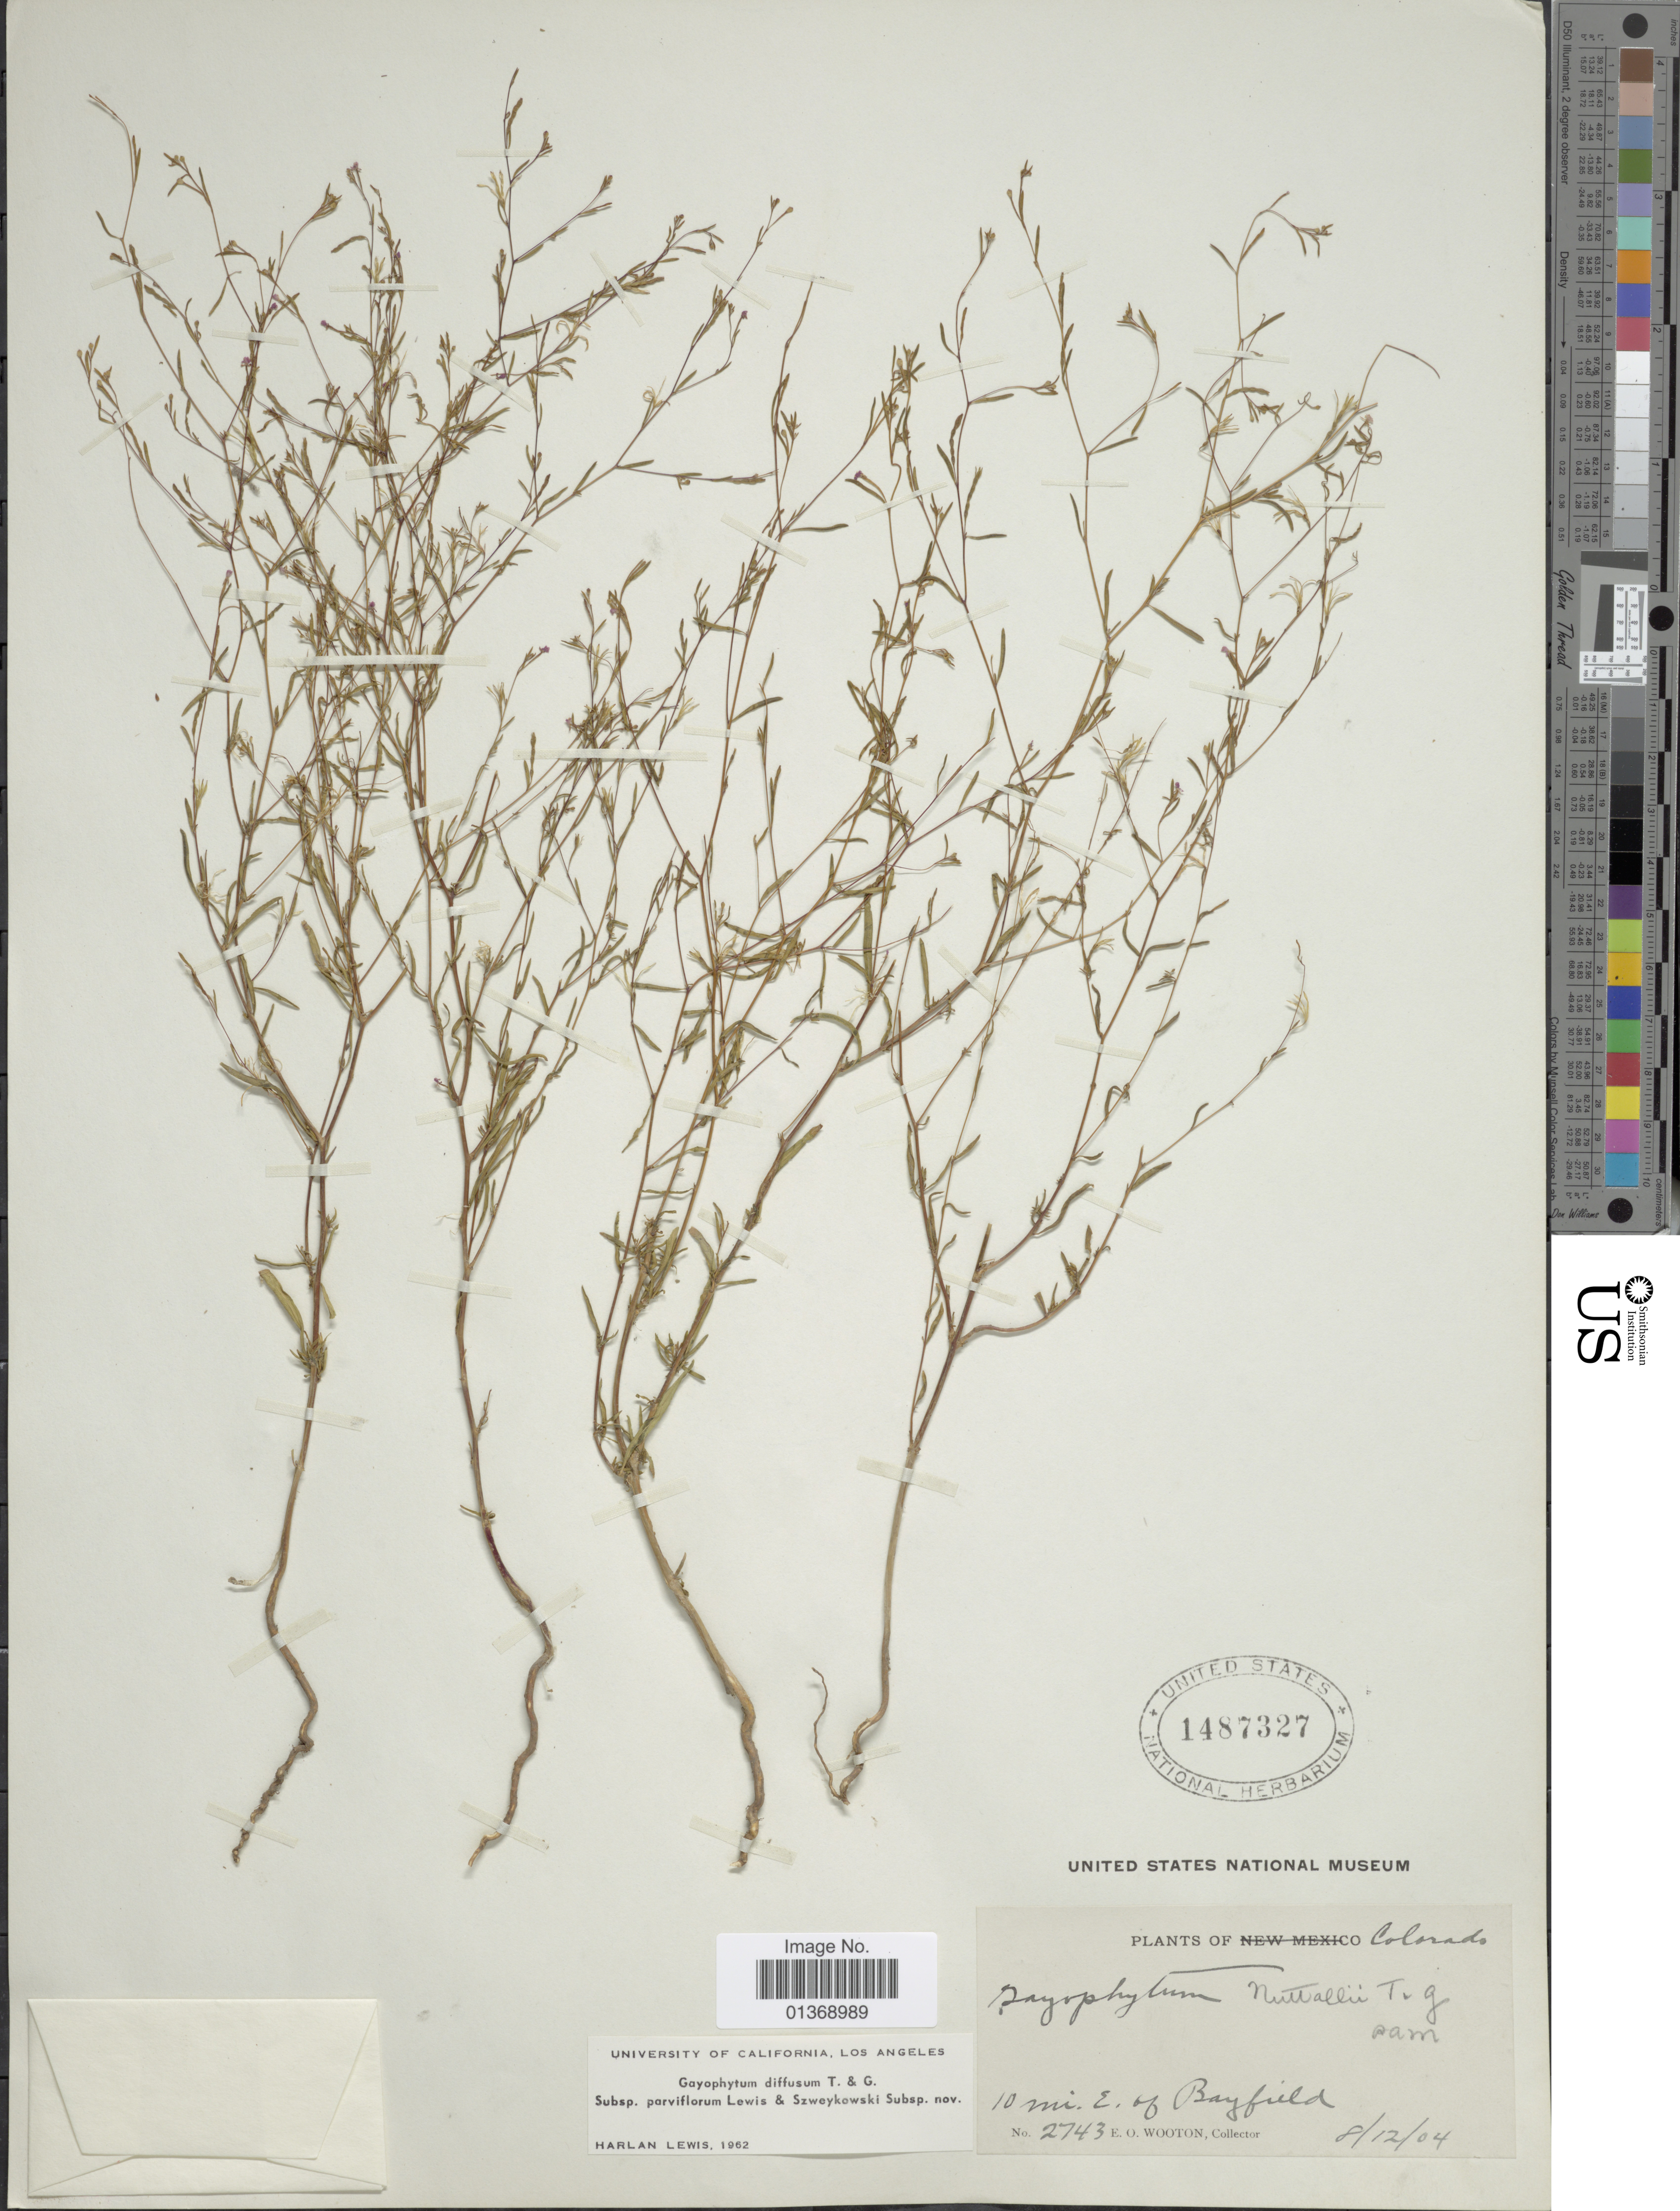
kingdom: Plantae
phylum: Tracheophyta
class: Magnoliopsida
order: Myrtales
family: Onagraceae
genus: Gayophytum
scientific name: Gayophytum diffusum subsp. parviflorum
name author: F. H. Lewis & Szweyk.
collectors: E. O. Wooton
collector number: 2743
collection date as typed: Transcribed d/m/y: 12/8/4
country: United States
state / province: Colorado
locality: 10 mi. E. of Bayfield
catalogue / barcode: US 1487327